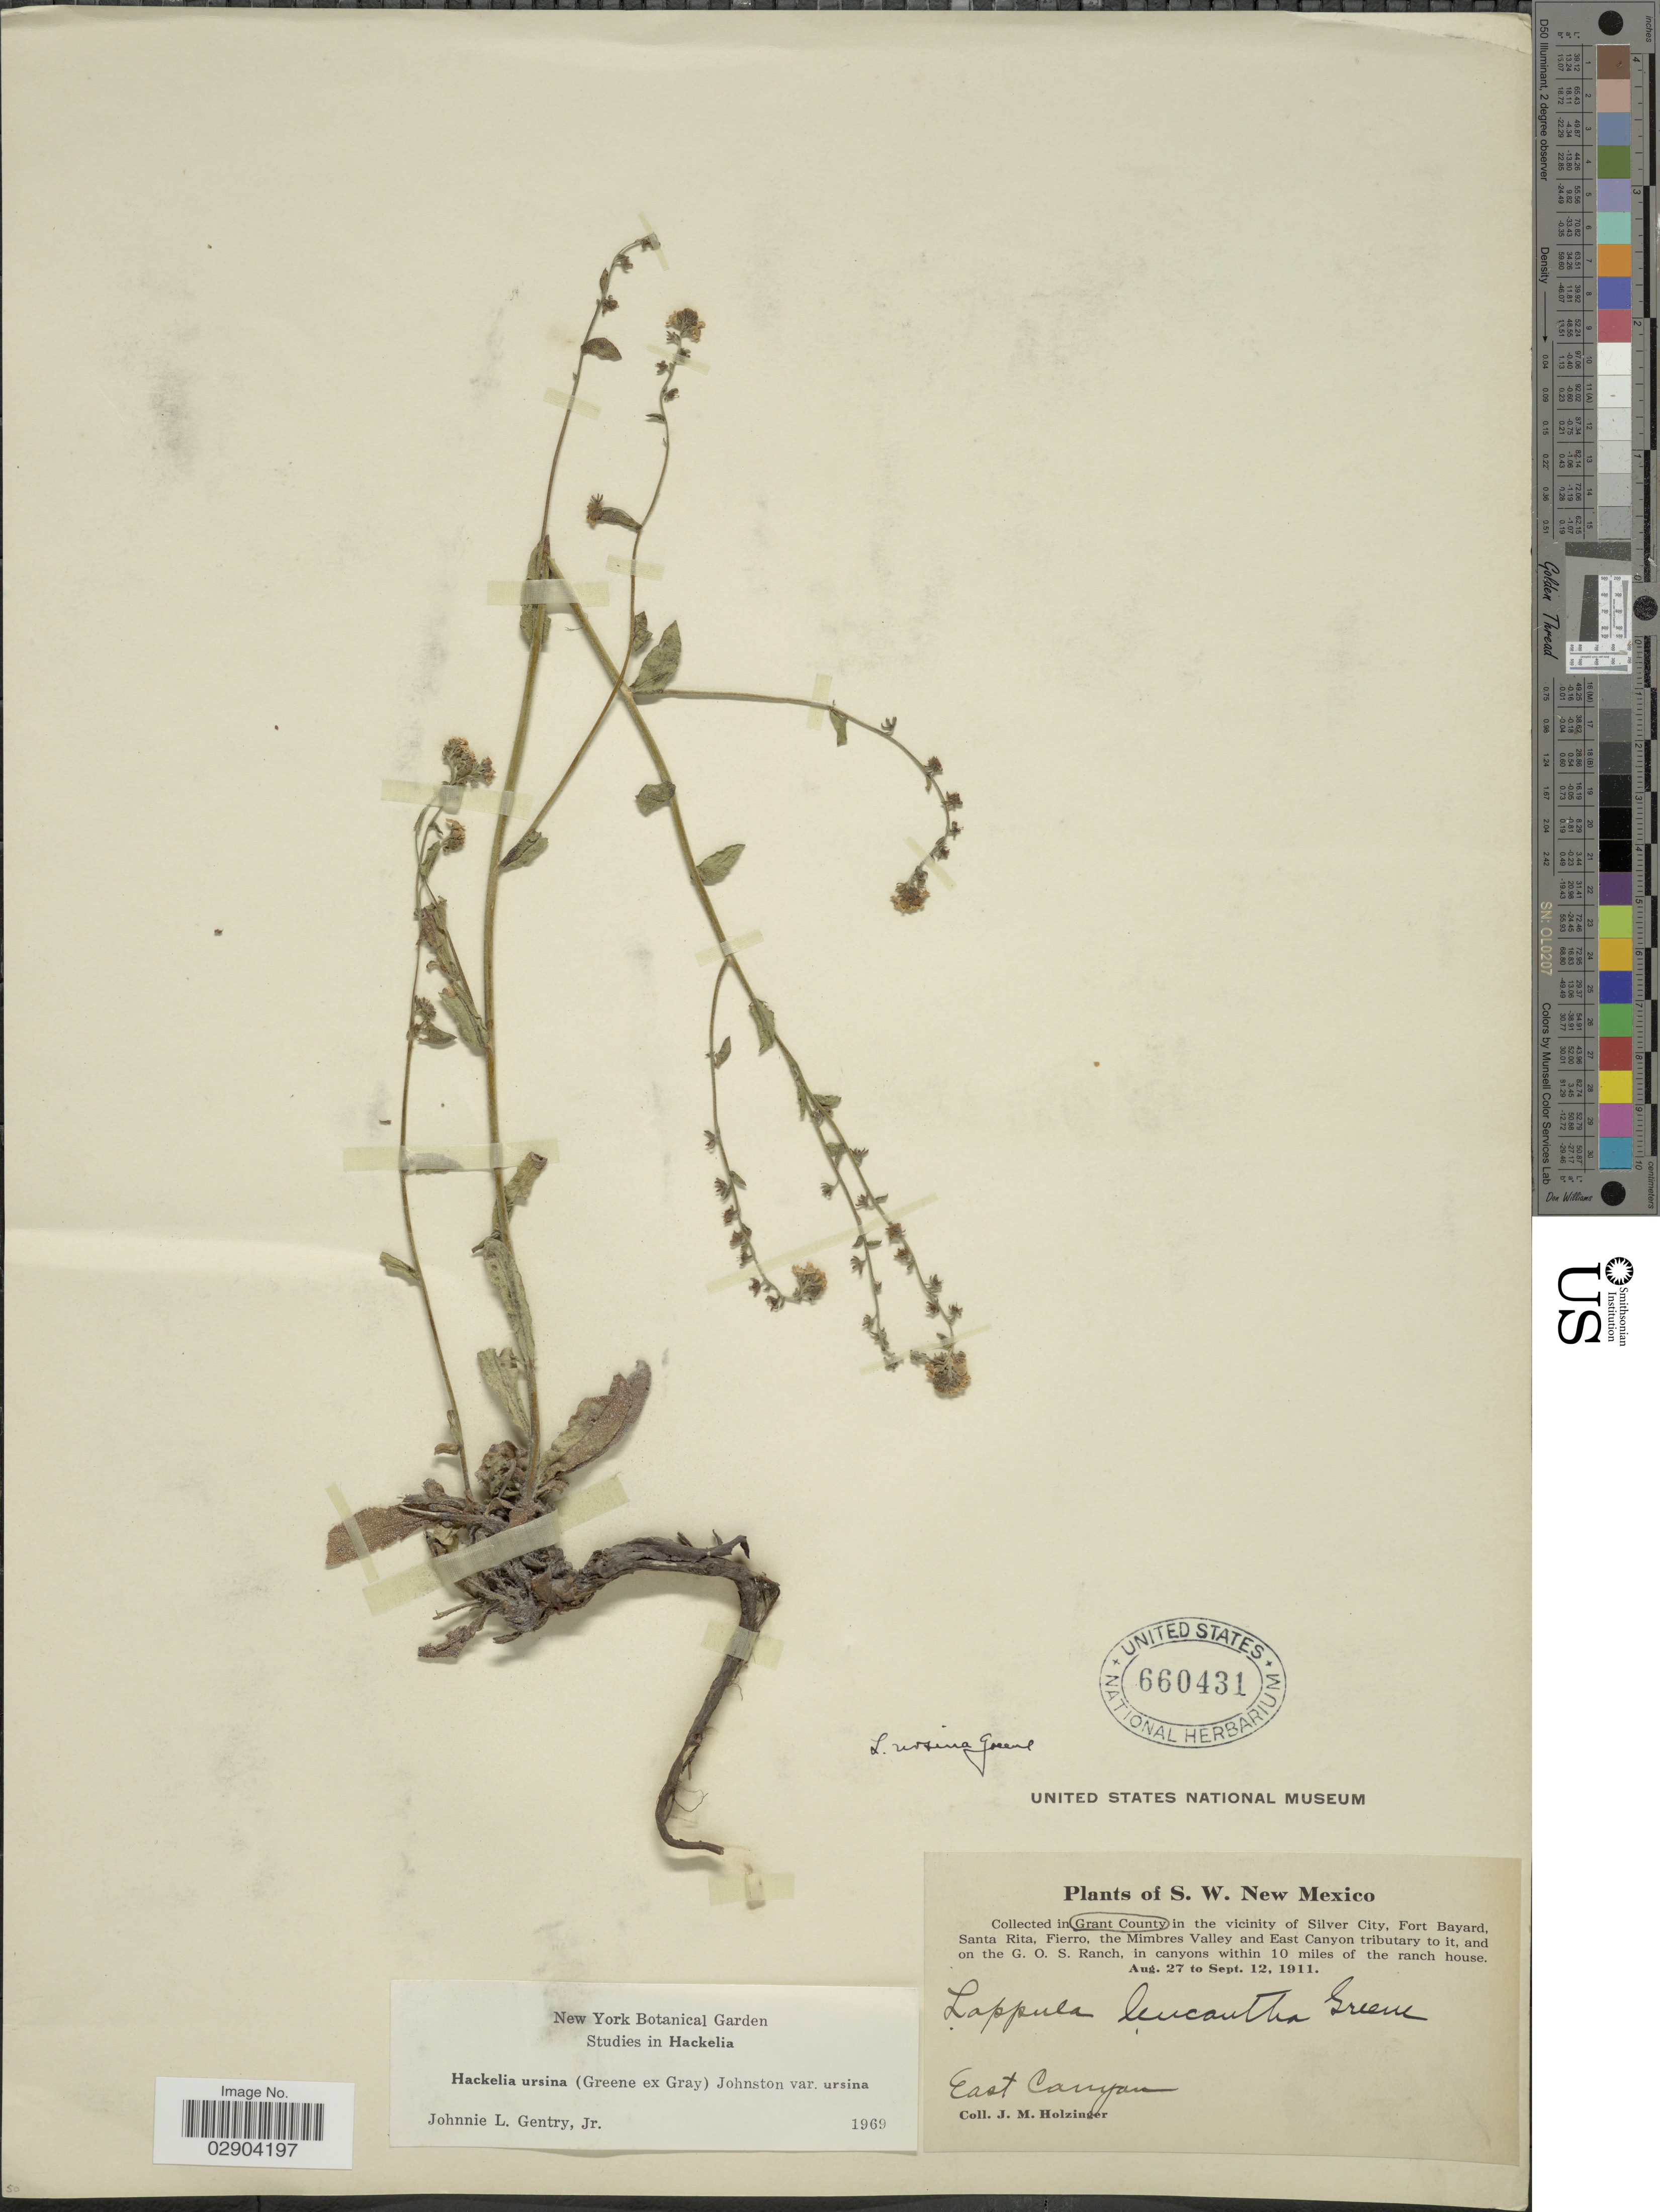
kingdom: Plantae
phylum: Tracheophyta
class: Magnoliopsida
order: Boraginales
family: Boraginaceae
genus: Hackelia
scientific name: Hackelia ursina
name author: (Greene ex A. Gray) I.M. Johnst.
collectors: J. M. Holzinger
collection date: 1911-08-27/1911-09-12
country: United States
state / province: New Mexico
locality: S.W. New Mexico. Collected in Grant County in the vicinity of Silver City, Fort Bayard, Santa Rita, Fierro, the Mimbres Valley and East Canyon tributary to it, and on the G.O.S. Ranch, in canyons within 10 miles of the ranch house. [unsure placement] East Canyon.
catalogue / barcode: US 660431